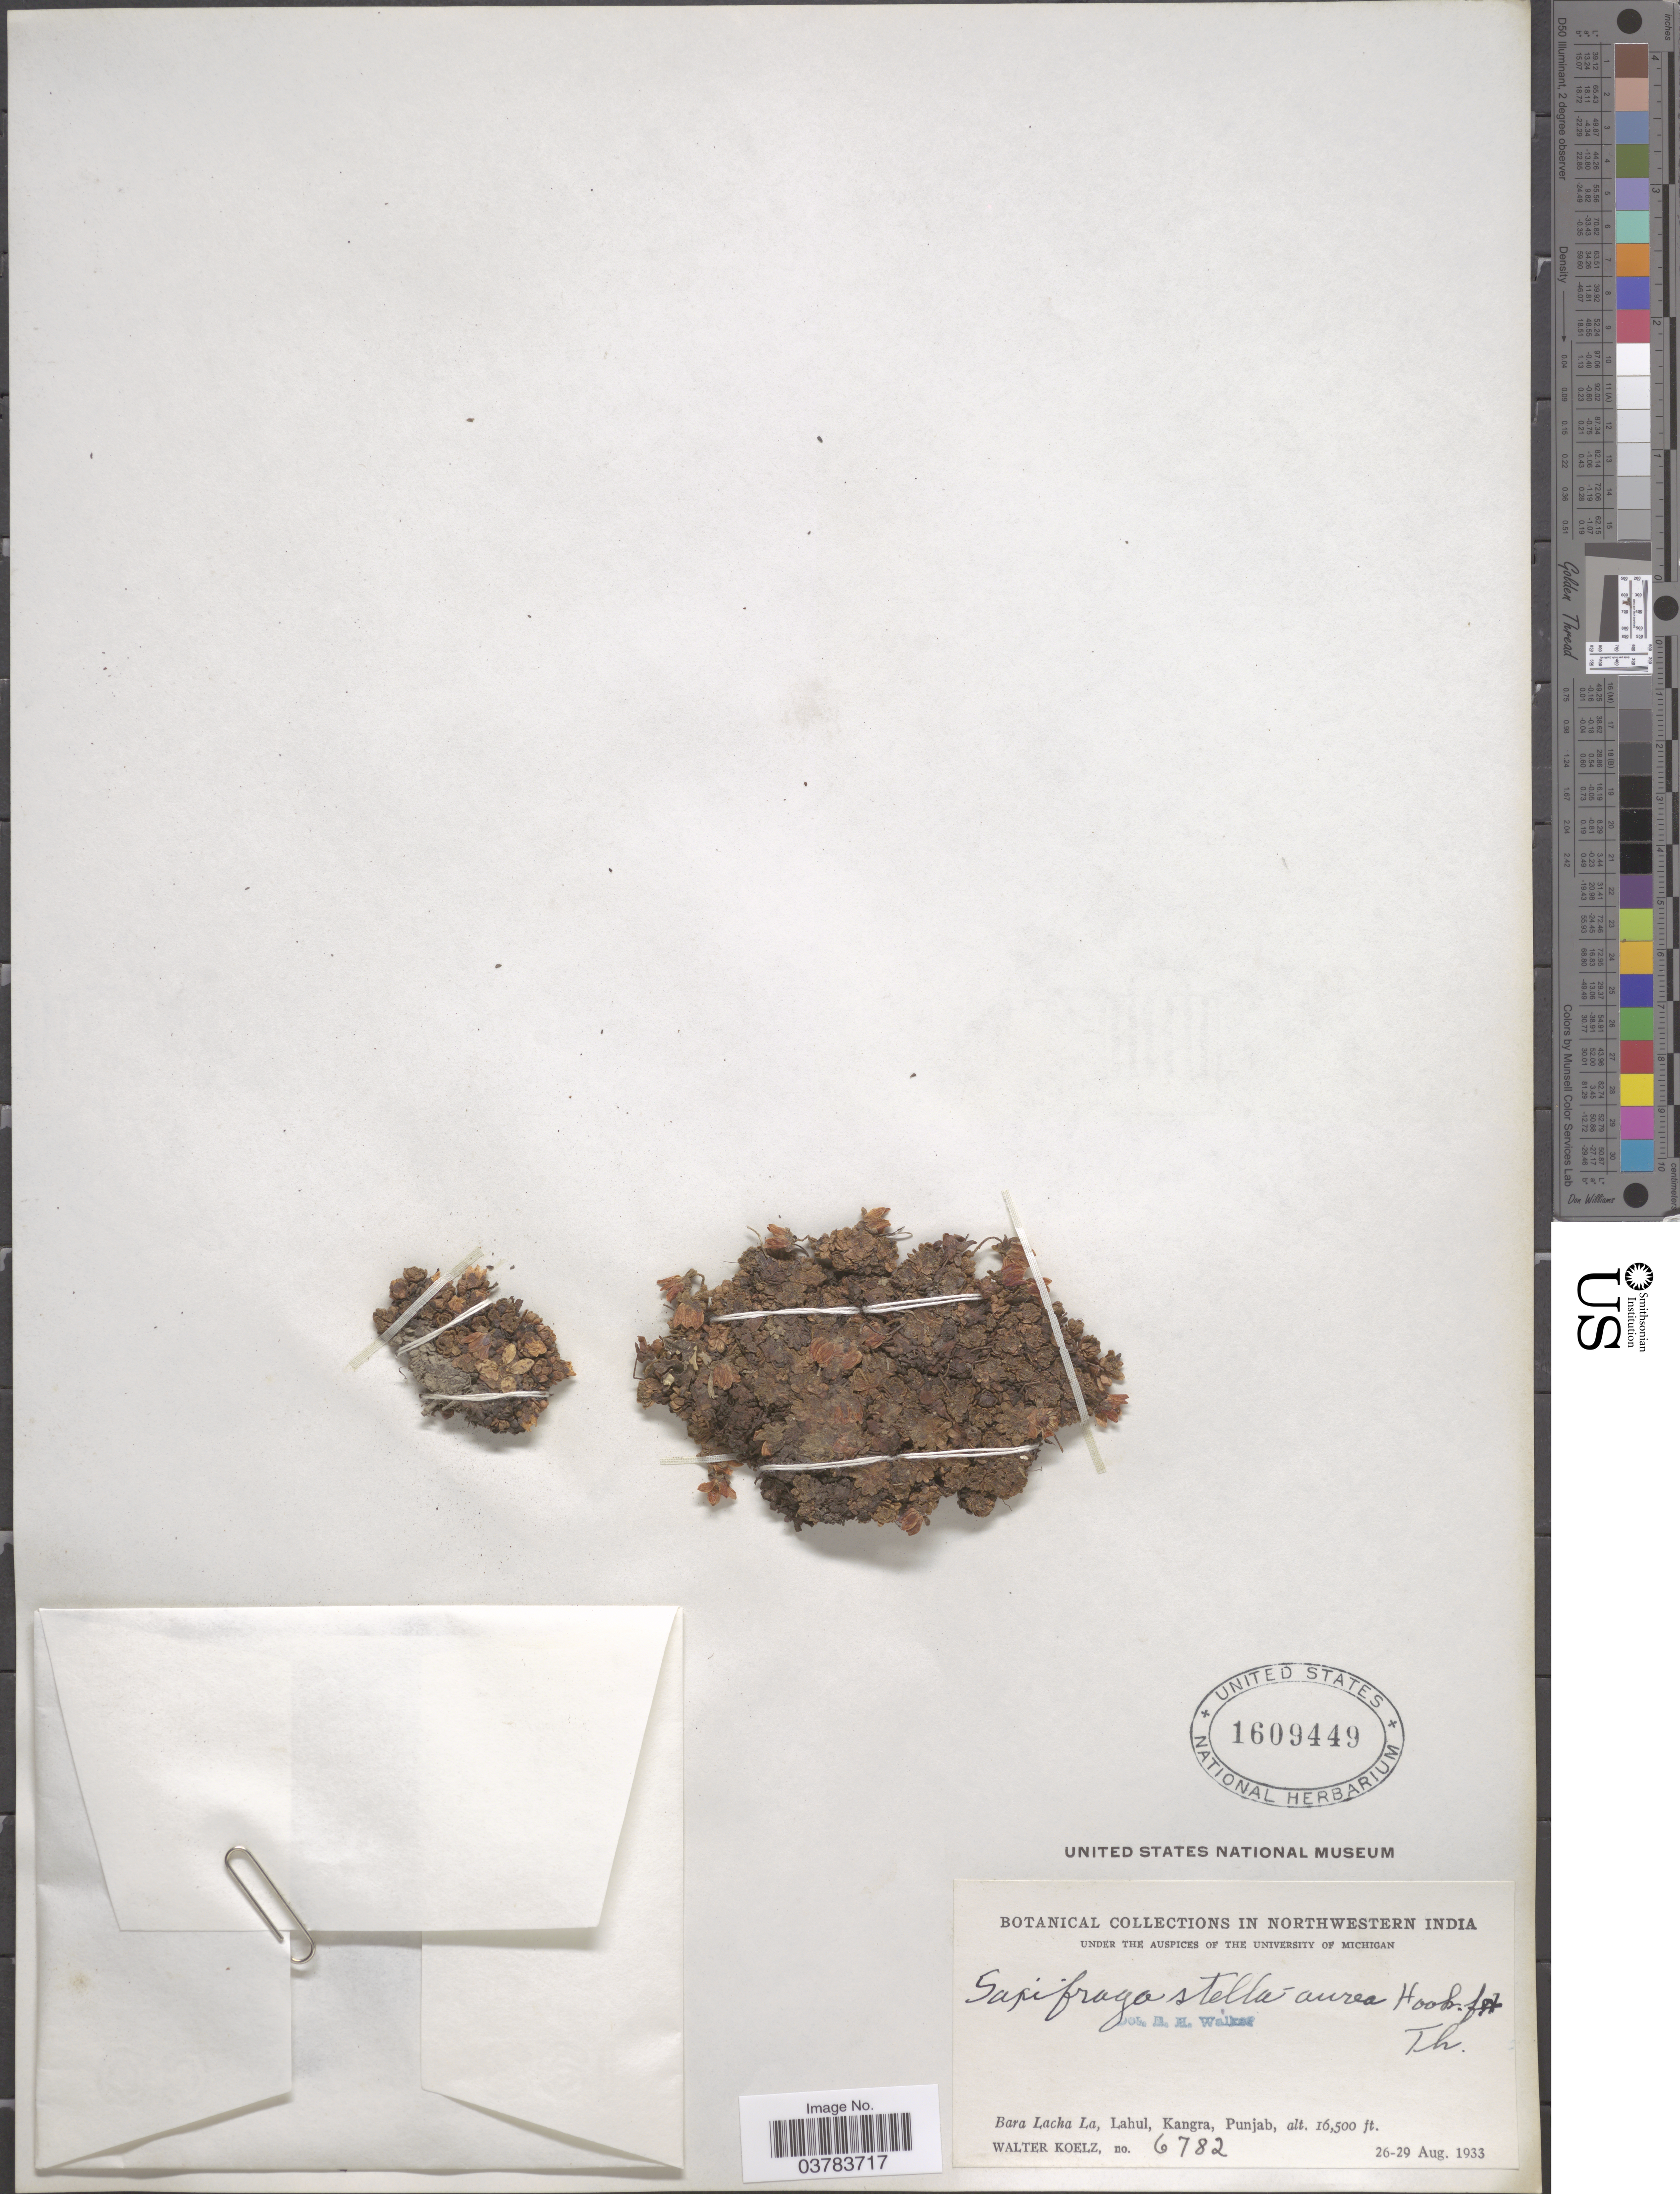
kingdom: Plantae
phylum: Tracheophyta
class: Magnoliopsida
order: Saxifragales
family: Saxifragaceae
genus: Saxifraga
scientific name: Saxifraga stella-aurea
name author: Hook. f. & Thomson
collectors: W. N. Koelz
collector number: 6782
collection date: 1933-08-26/1933-08-29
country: India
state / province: Punjab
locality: In Northwestern India. Bara Lacha La, Lahul, Kangra.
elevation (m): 5029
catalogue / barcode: US 1609449